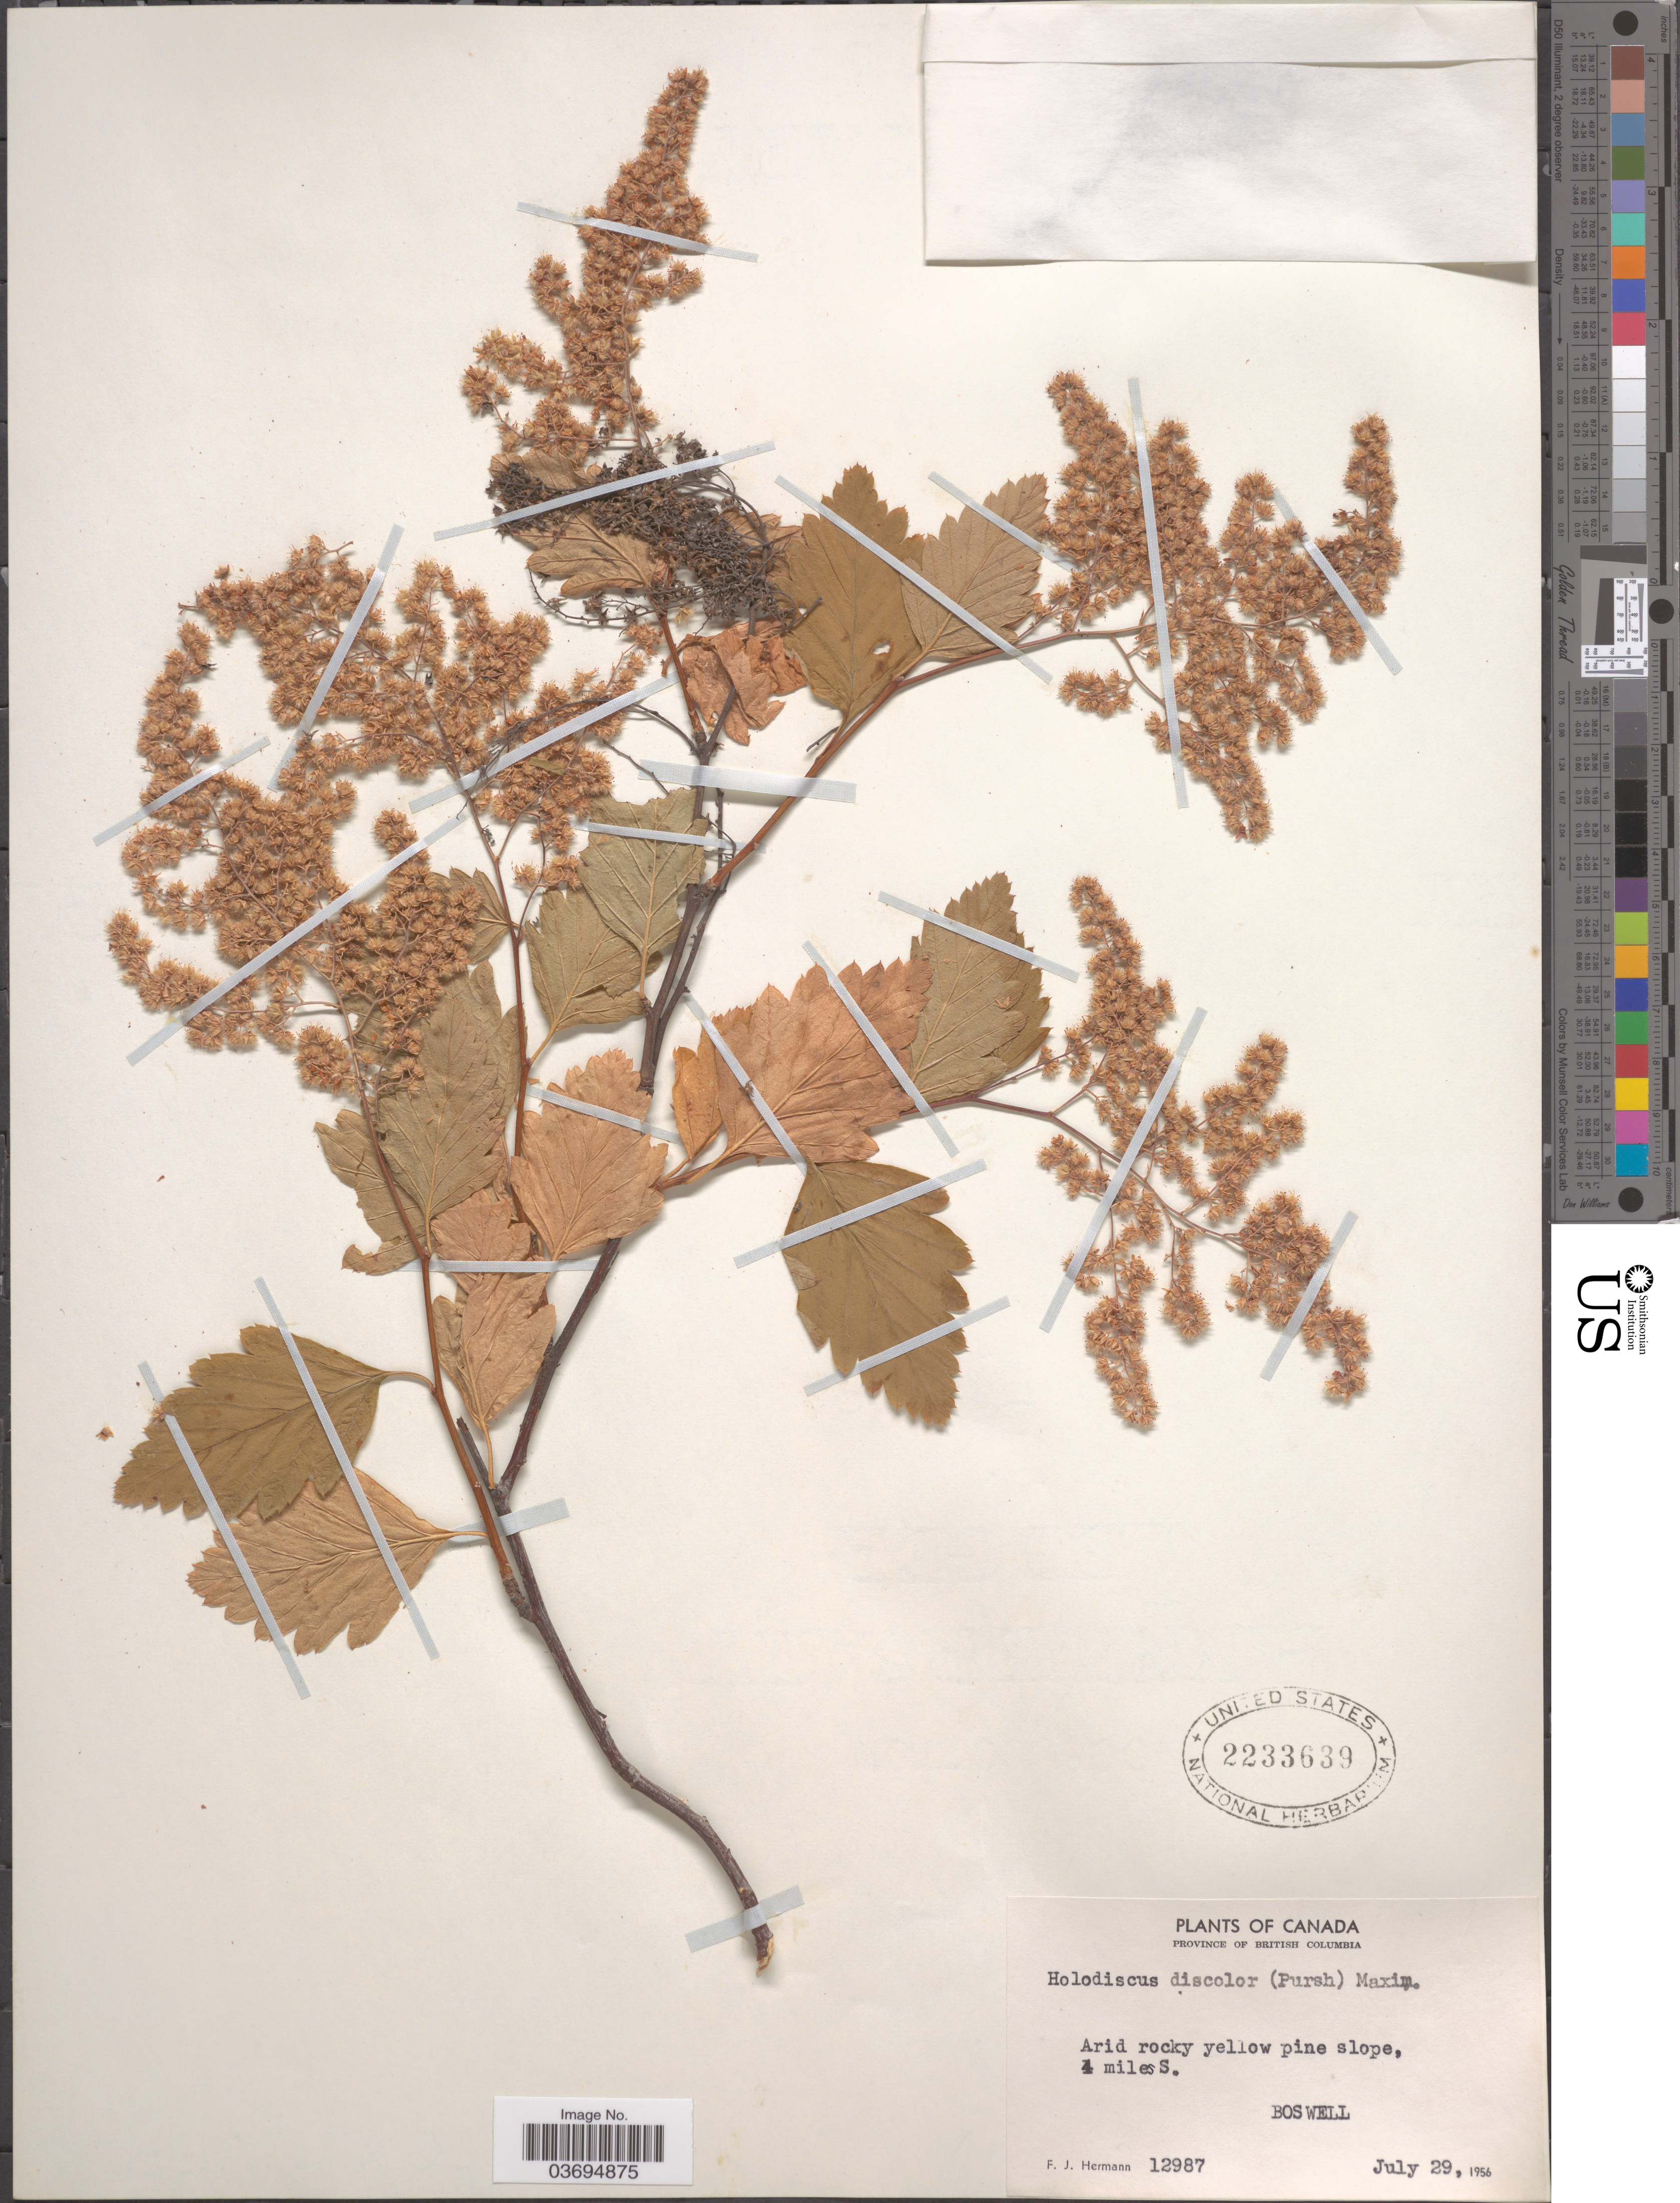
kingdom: Plantae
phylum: Tracheophyta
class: Magnoliopsida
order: Rosales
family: Rosaceae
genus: Holodiscus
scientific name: Holodiscus discolor var. discolor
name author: (Pursh) Maxim.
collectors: F. J. Hermann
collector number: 12987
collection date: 1956-07-29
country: Canada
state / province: British Columbia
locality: Arid rocky yellow pine slope, 4 miles S. Boswell.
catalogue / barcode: US 2233639